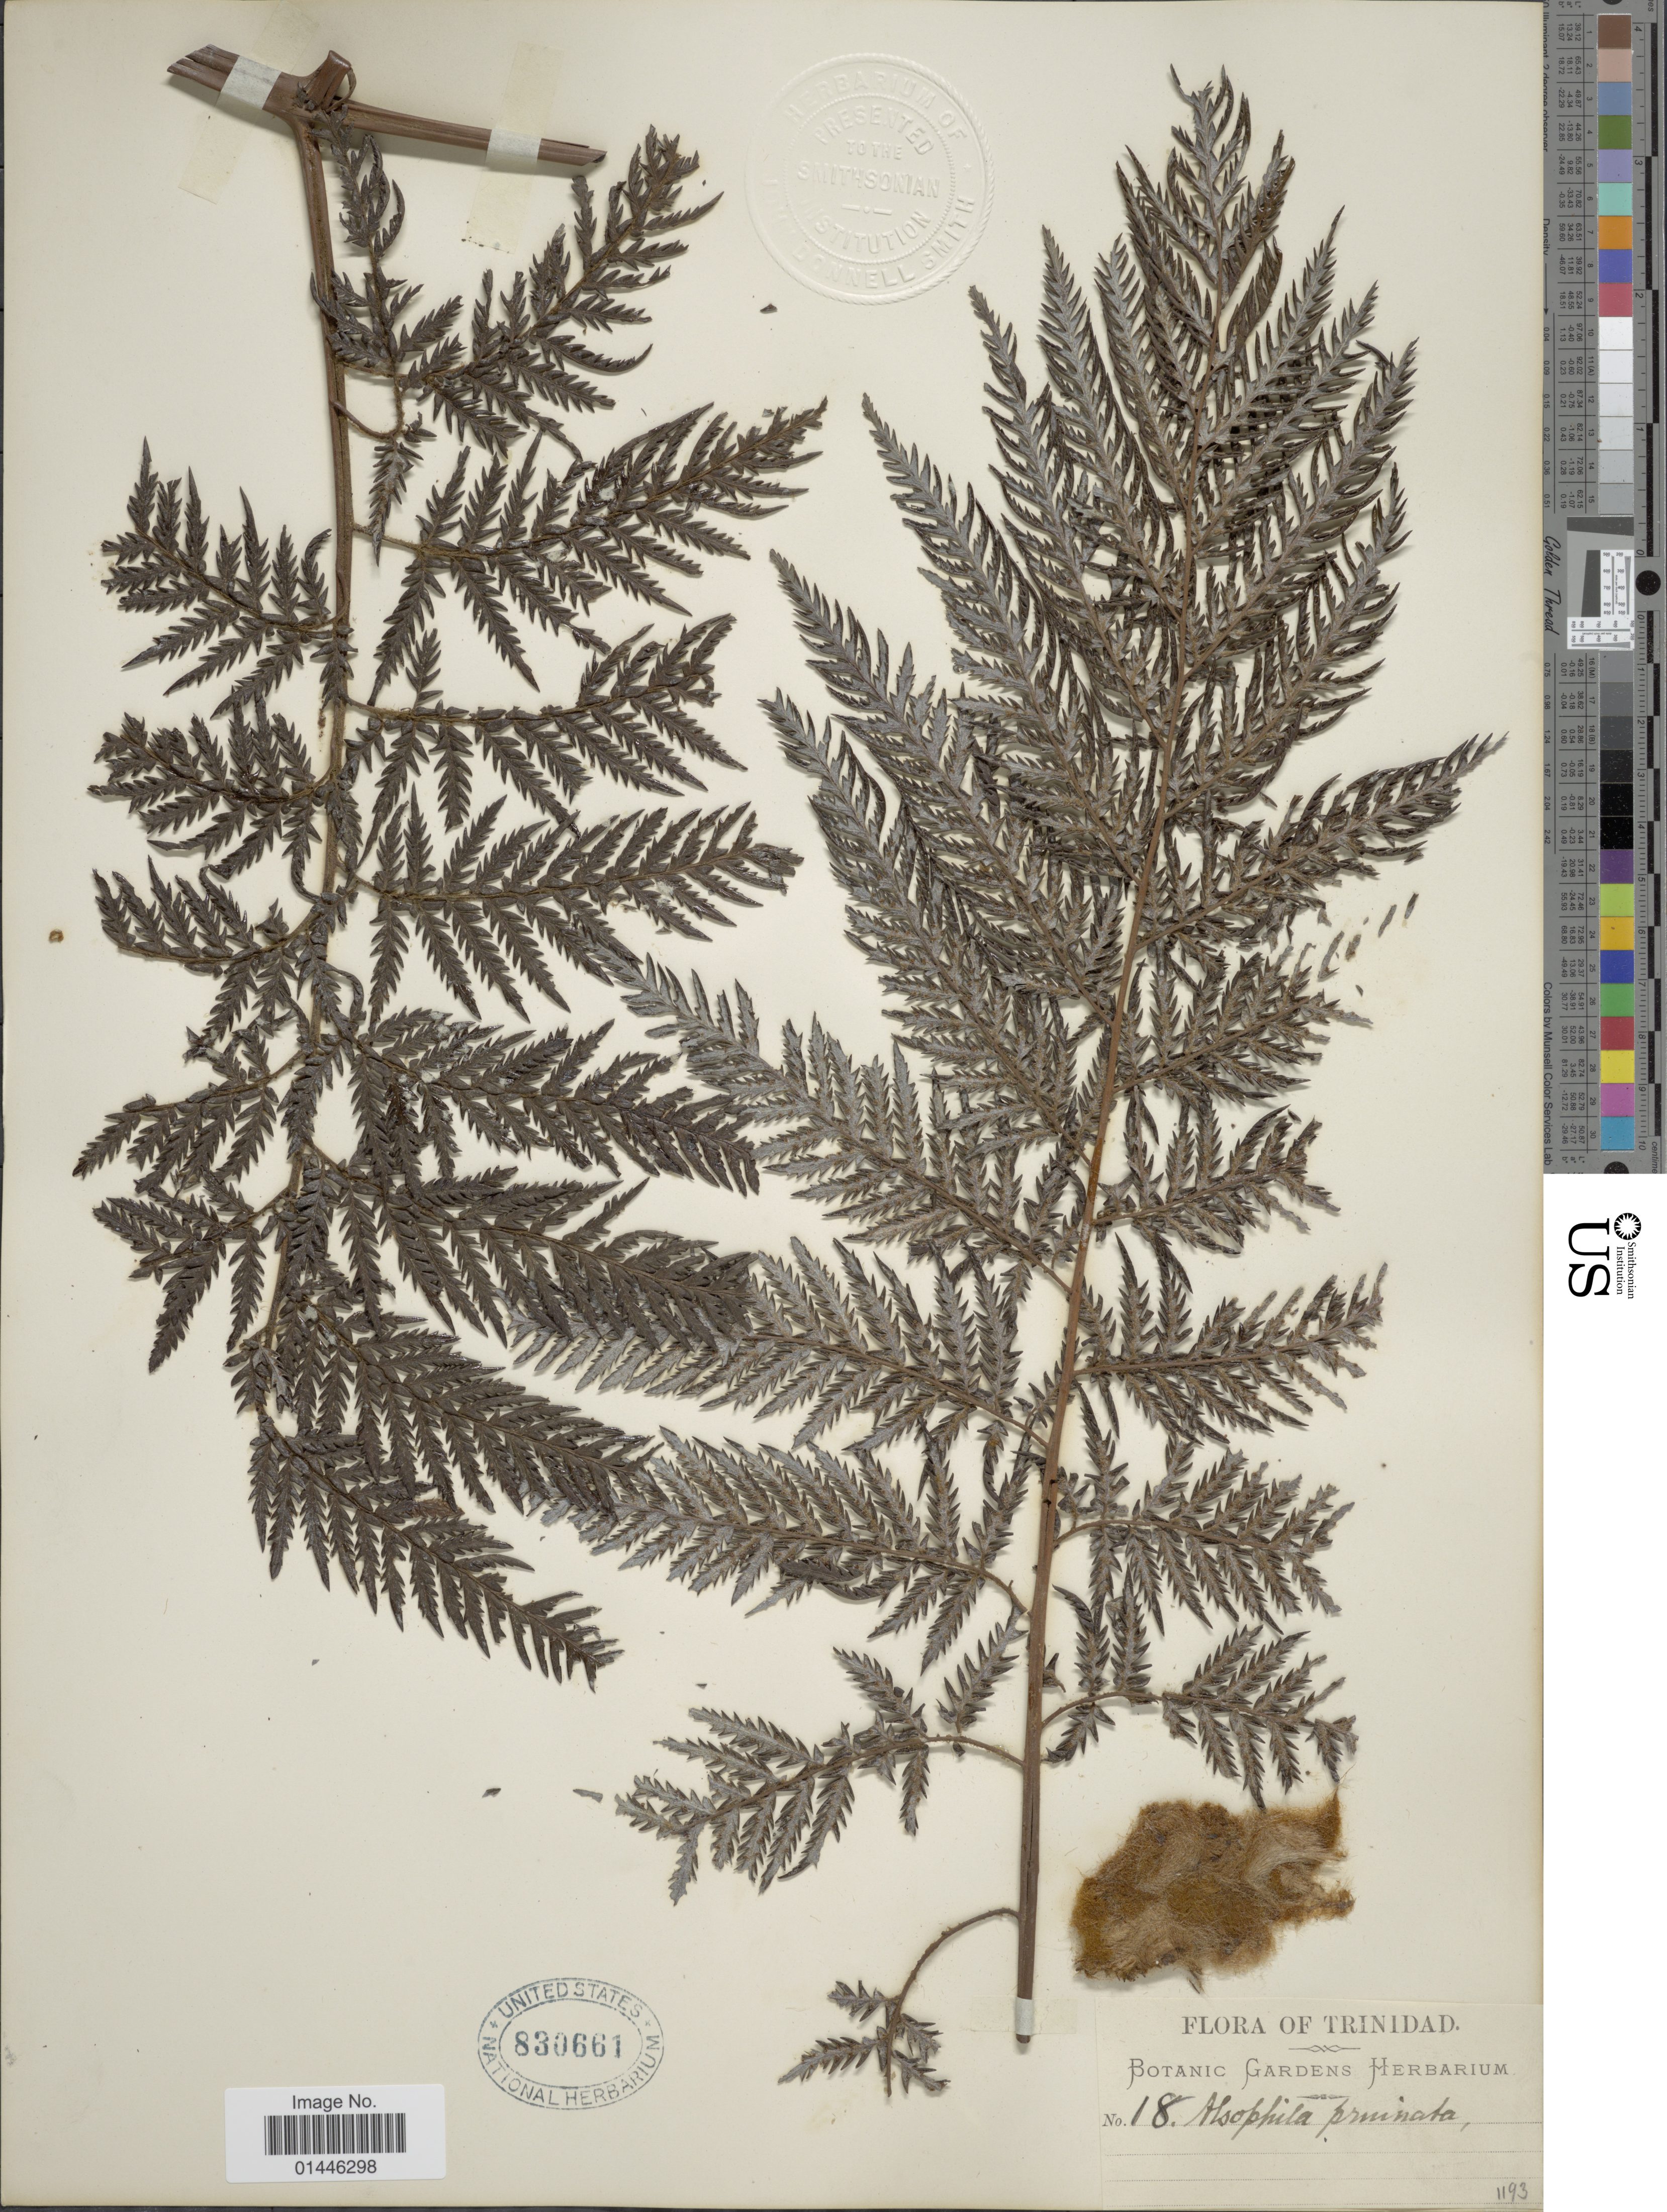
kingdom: Plantae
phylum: Tracheophyta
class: Polypodiopsida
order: Cyatheales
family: Dicksoniaceae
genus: Lophosoria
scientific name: Lophosoria quadripinnata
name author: (J.F. Gmel.) C. Chr.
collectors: ex herb. Botanic Gardens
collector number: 18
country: Trinidad and Tobago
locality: Trinidad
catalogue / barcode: US 830661